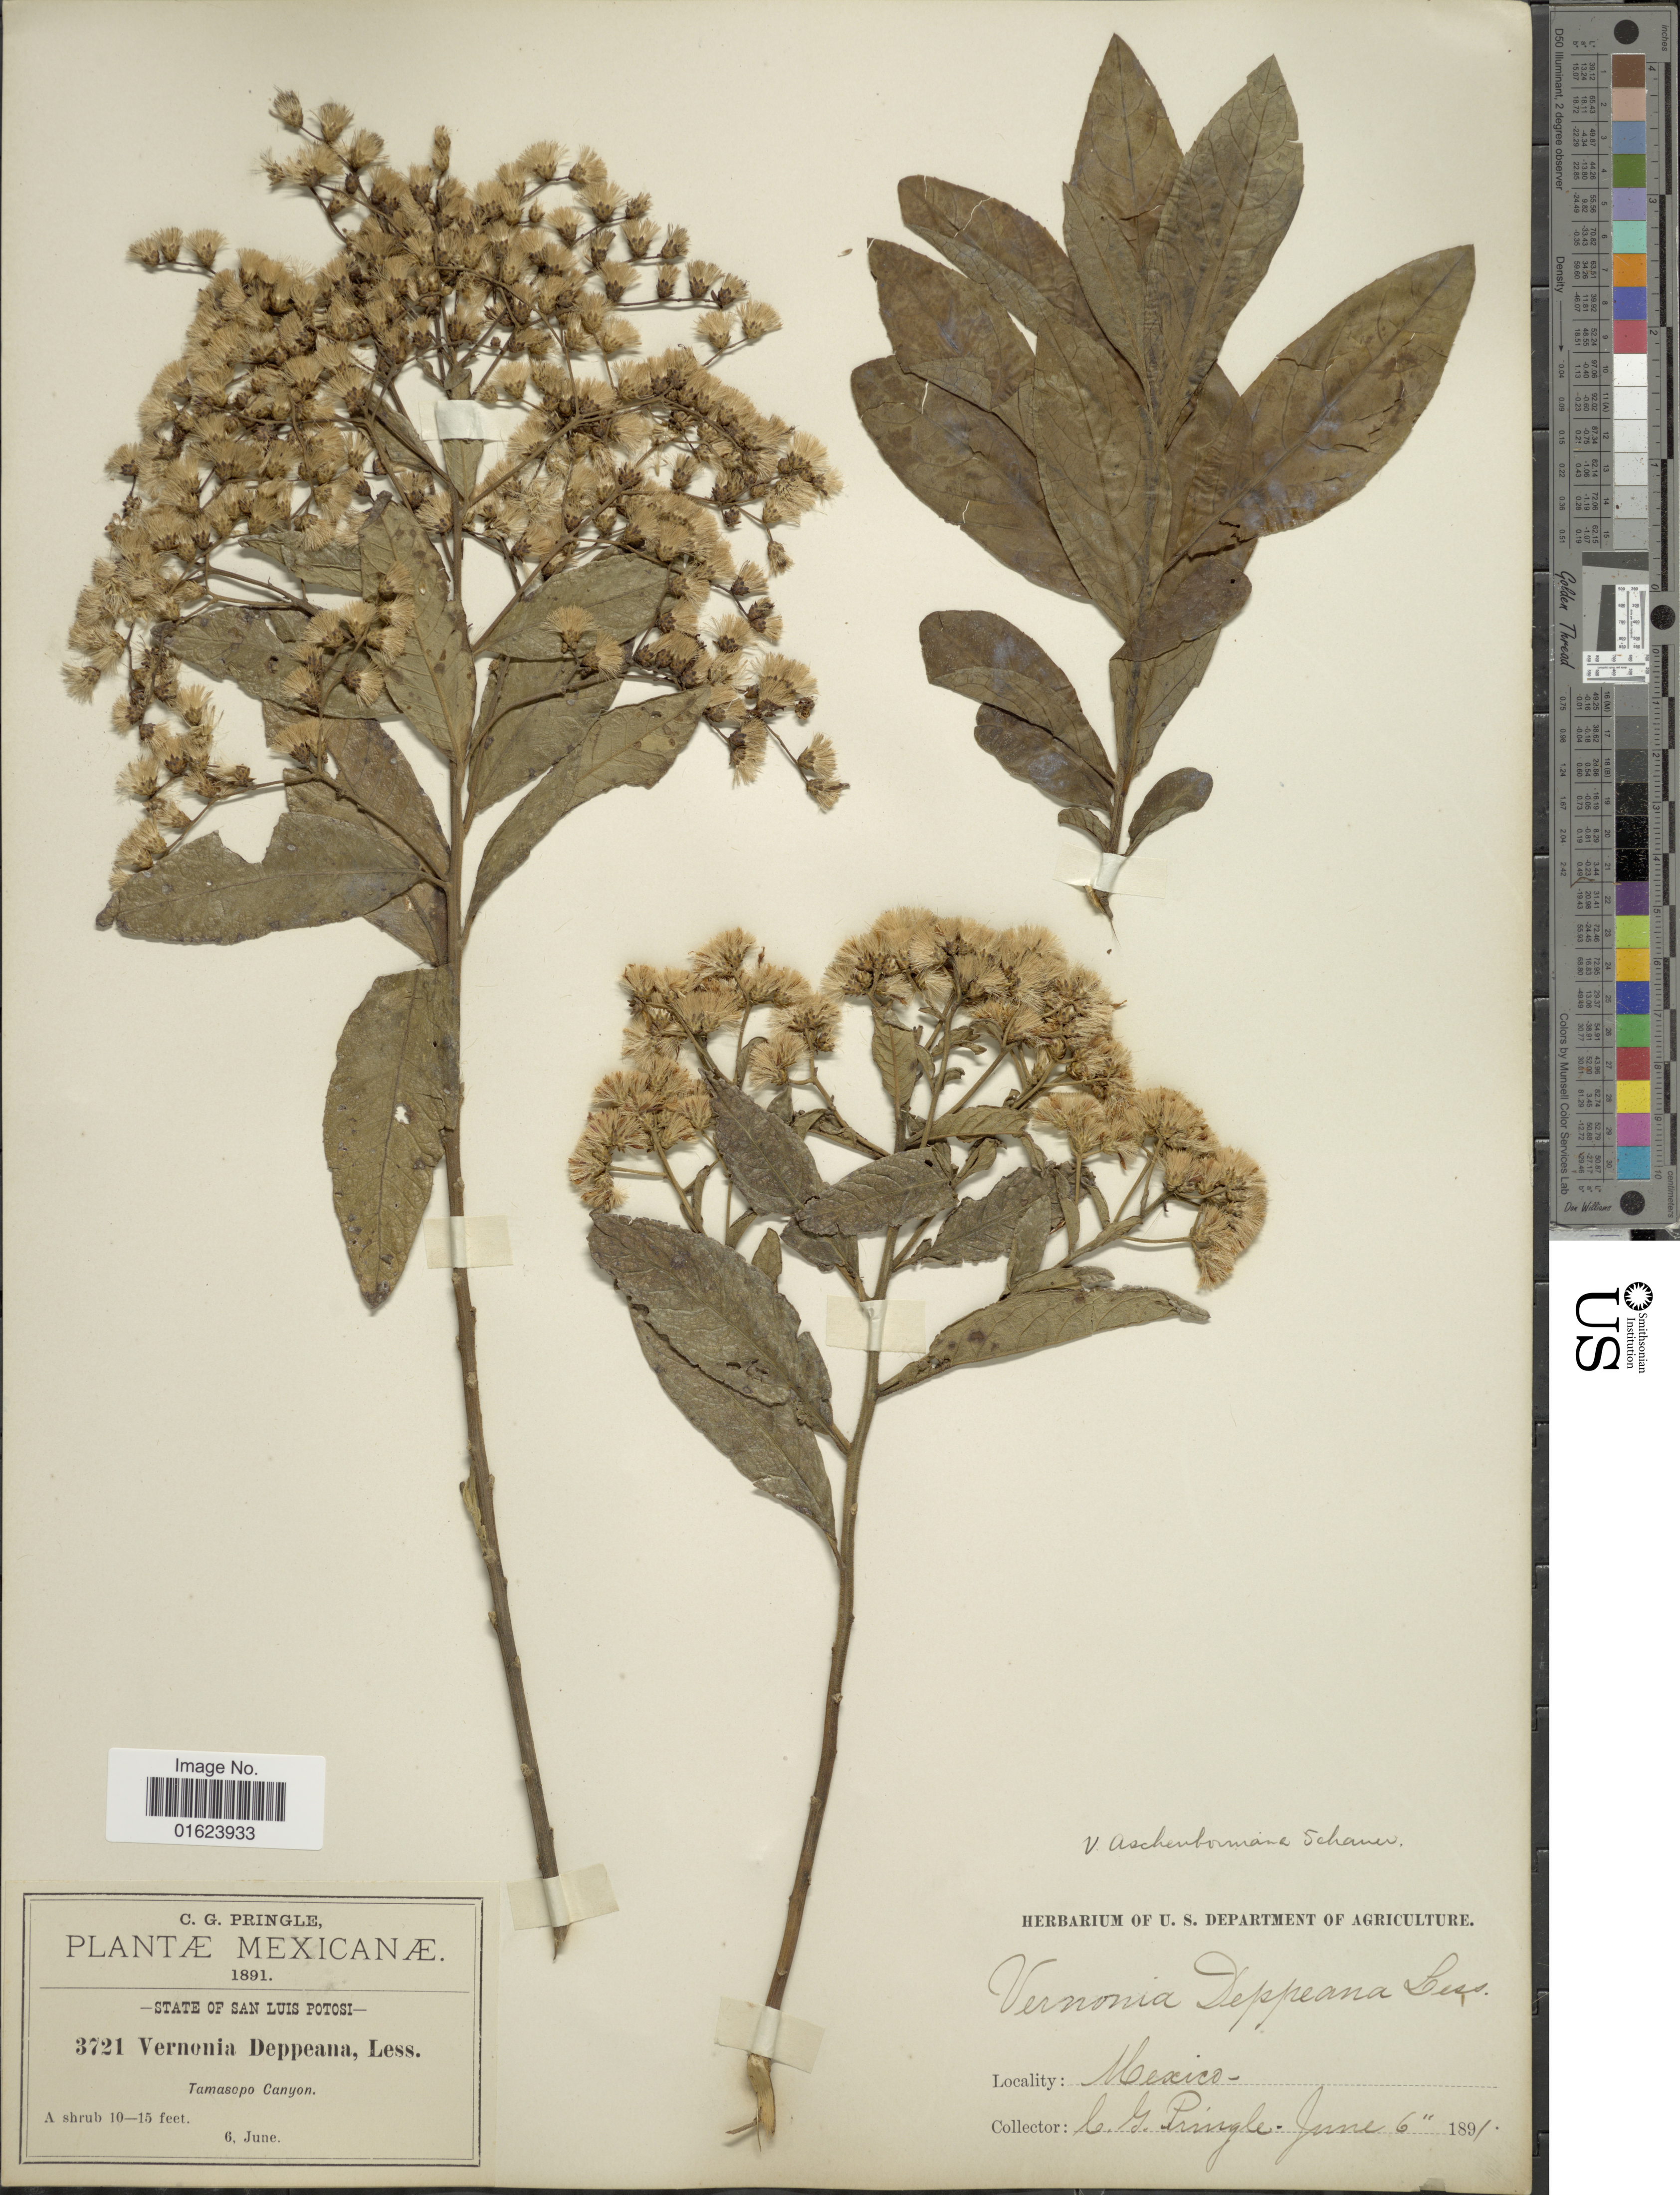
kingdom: Plantae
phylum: Tracheophyta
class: Magnoliopsida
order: Asterales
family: Asteraceae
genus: Vernonanthura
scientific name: Vernonanthura patens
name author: (Kunth) H. Rob.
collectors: C. G. Pringle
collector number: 3721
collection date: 1891-06-06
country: Mexico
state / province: San Luis Potosí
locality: Mexicanae, Tamasopo Canyon. State of San Luis Potosi.